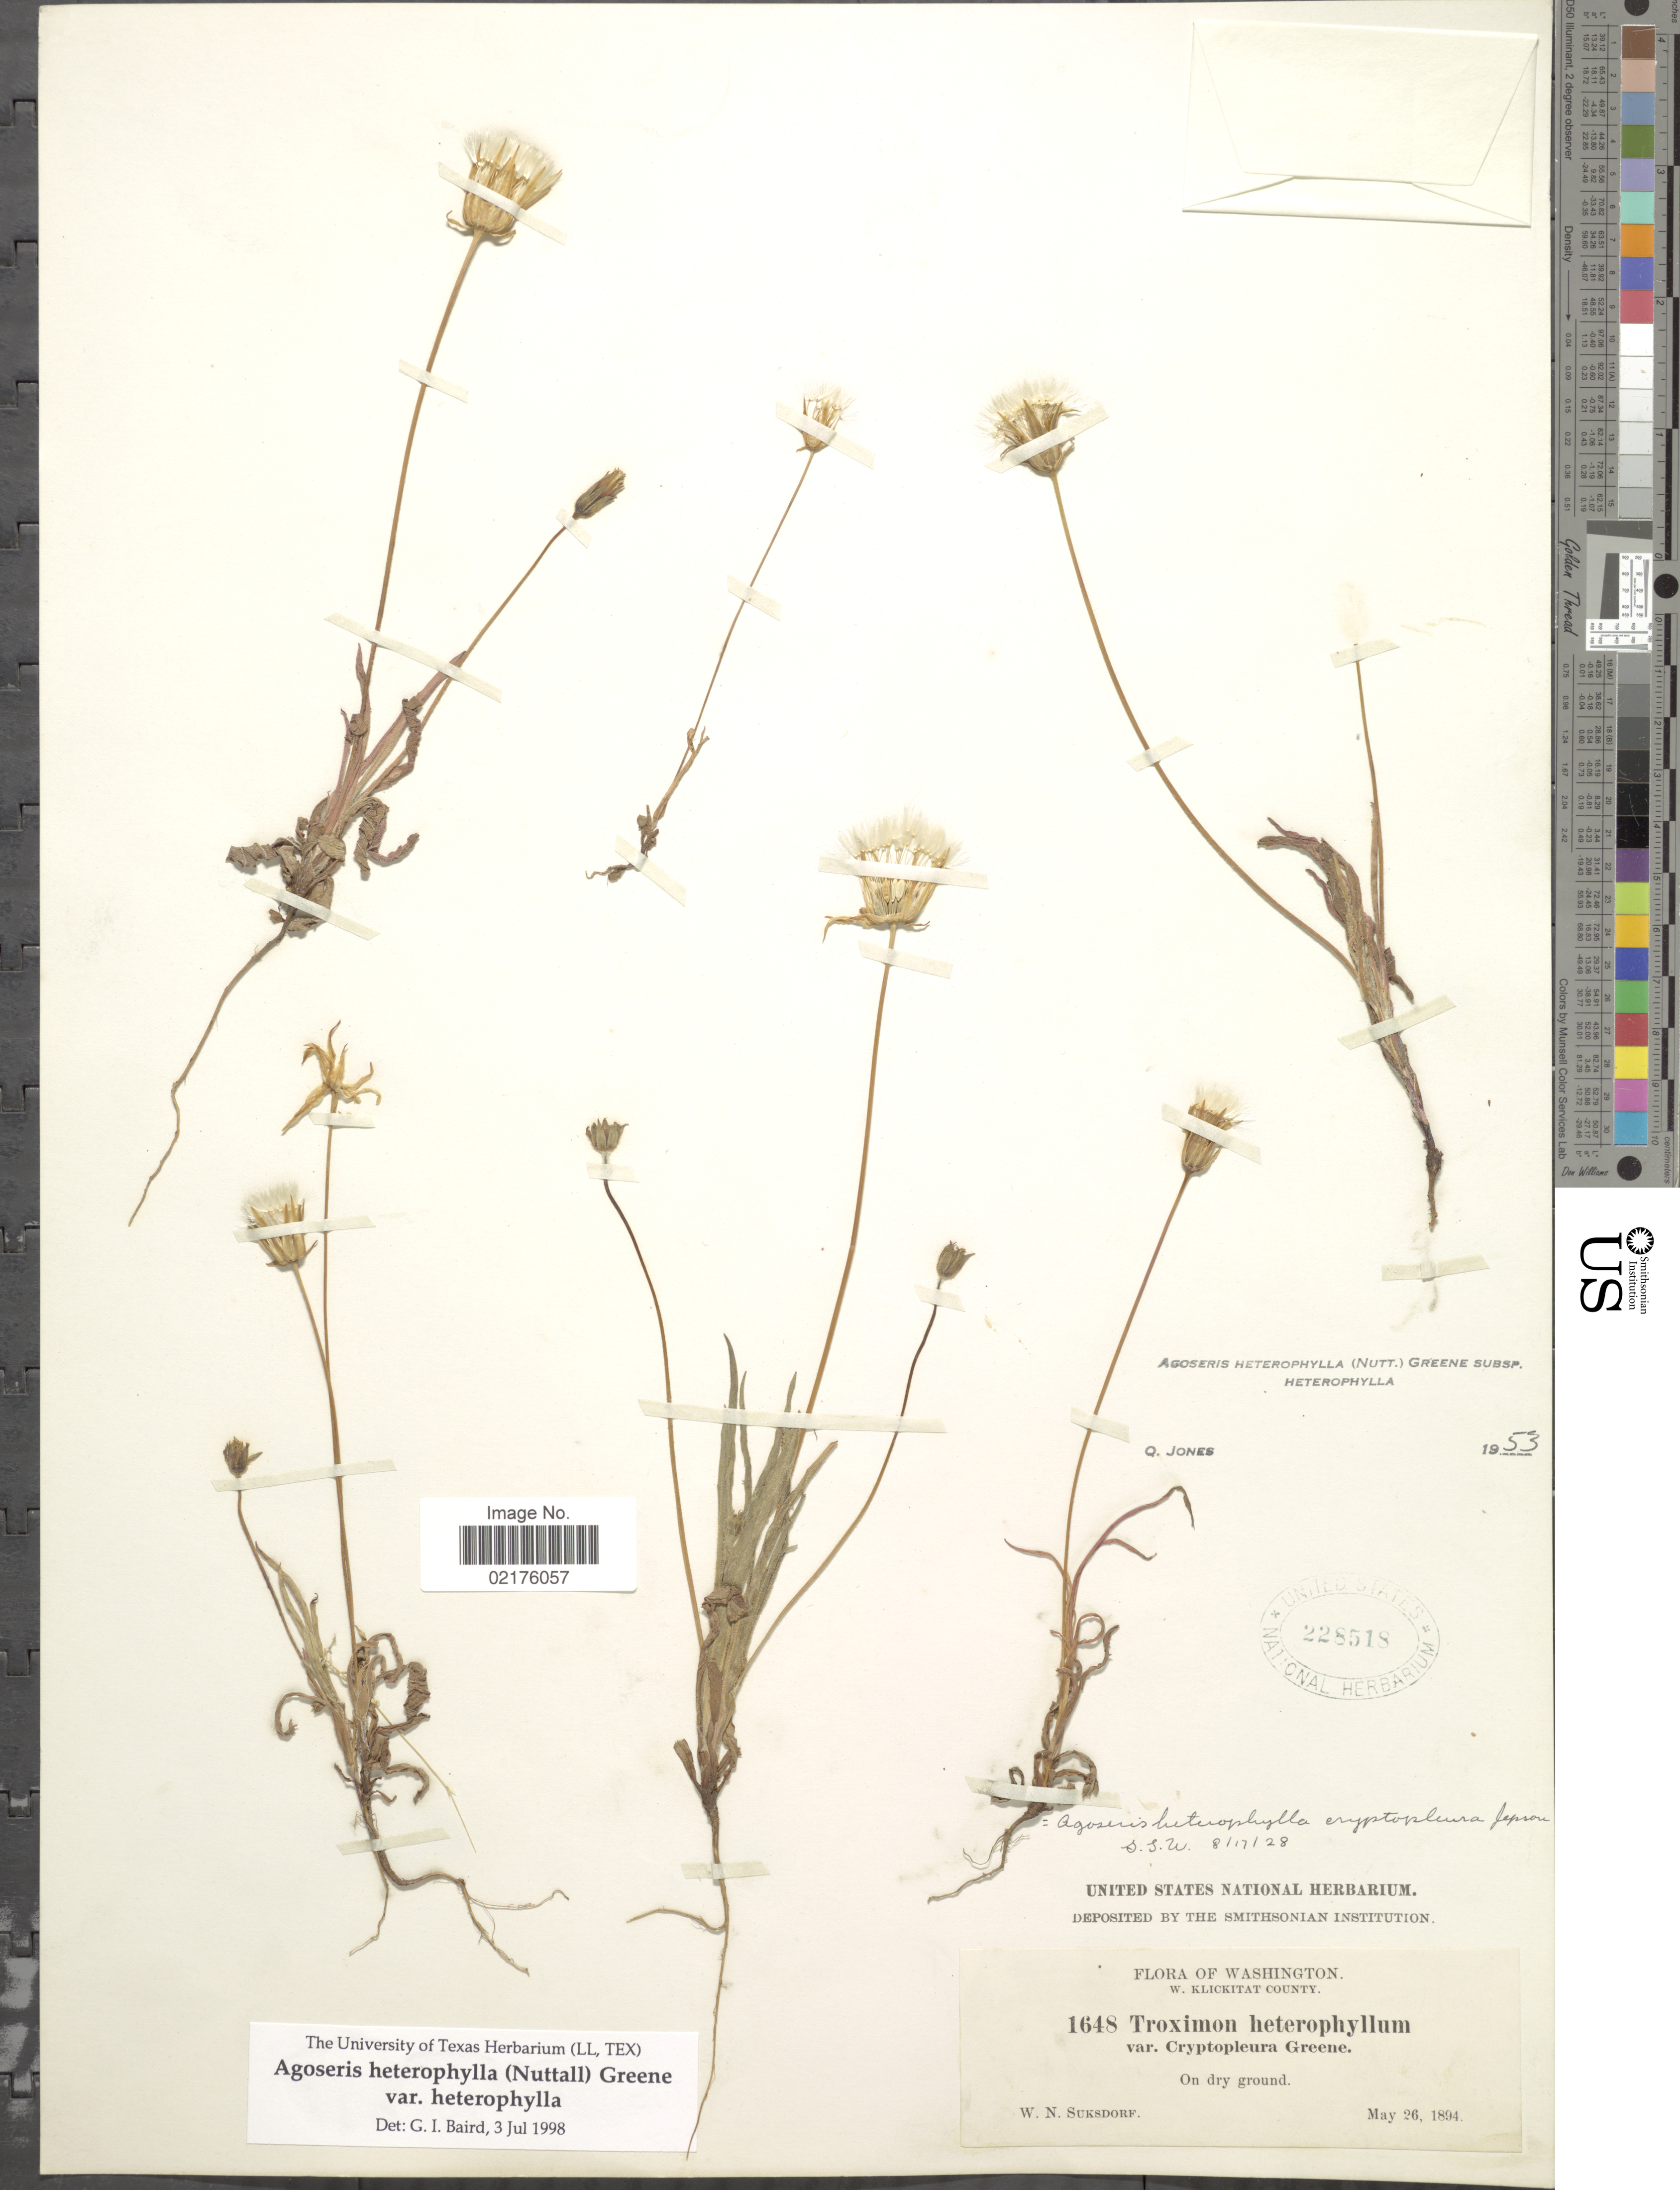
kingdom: Plantae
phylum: Tracheophyta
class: Magnoliopsida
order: Asterales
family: Asteraceae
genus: Agoseris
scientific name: Agoseris heterophylla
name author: (Nutt.) Greene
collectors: W. N. Suksdorf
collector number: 1648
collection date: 1894-05-26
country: United States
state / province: Washington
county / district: Klickitat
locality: W. Klickitat County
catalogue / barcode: US 228518